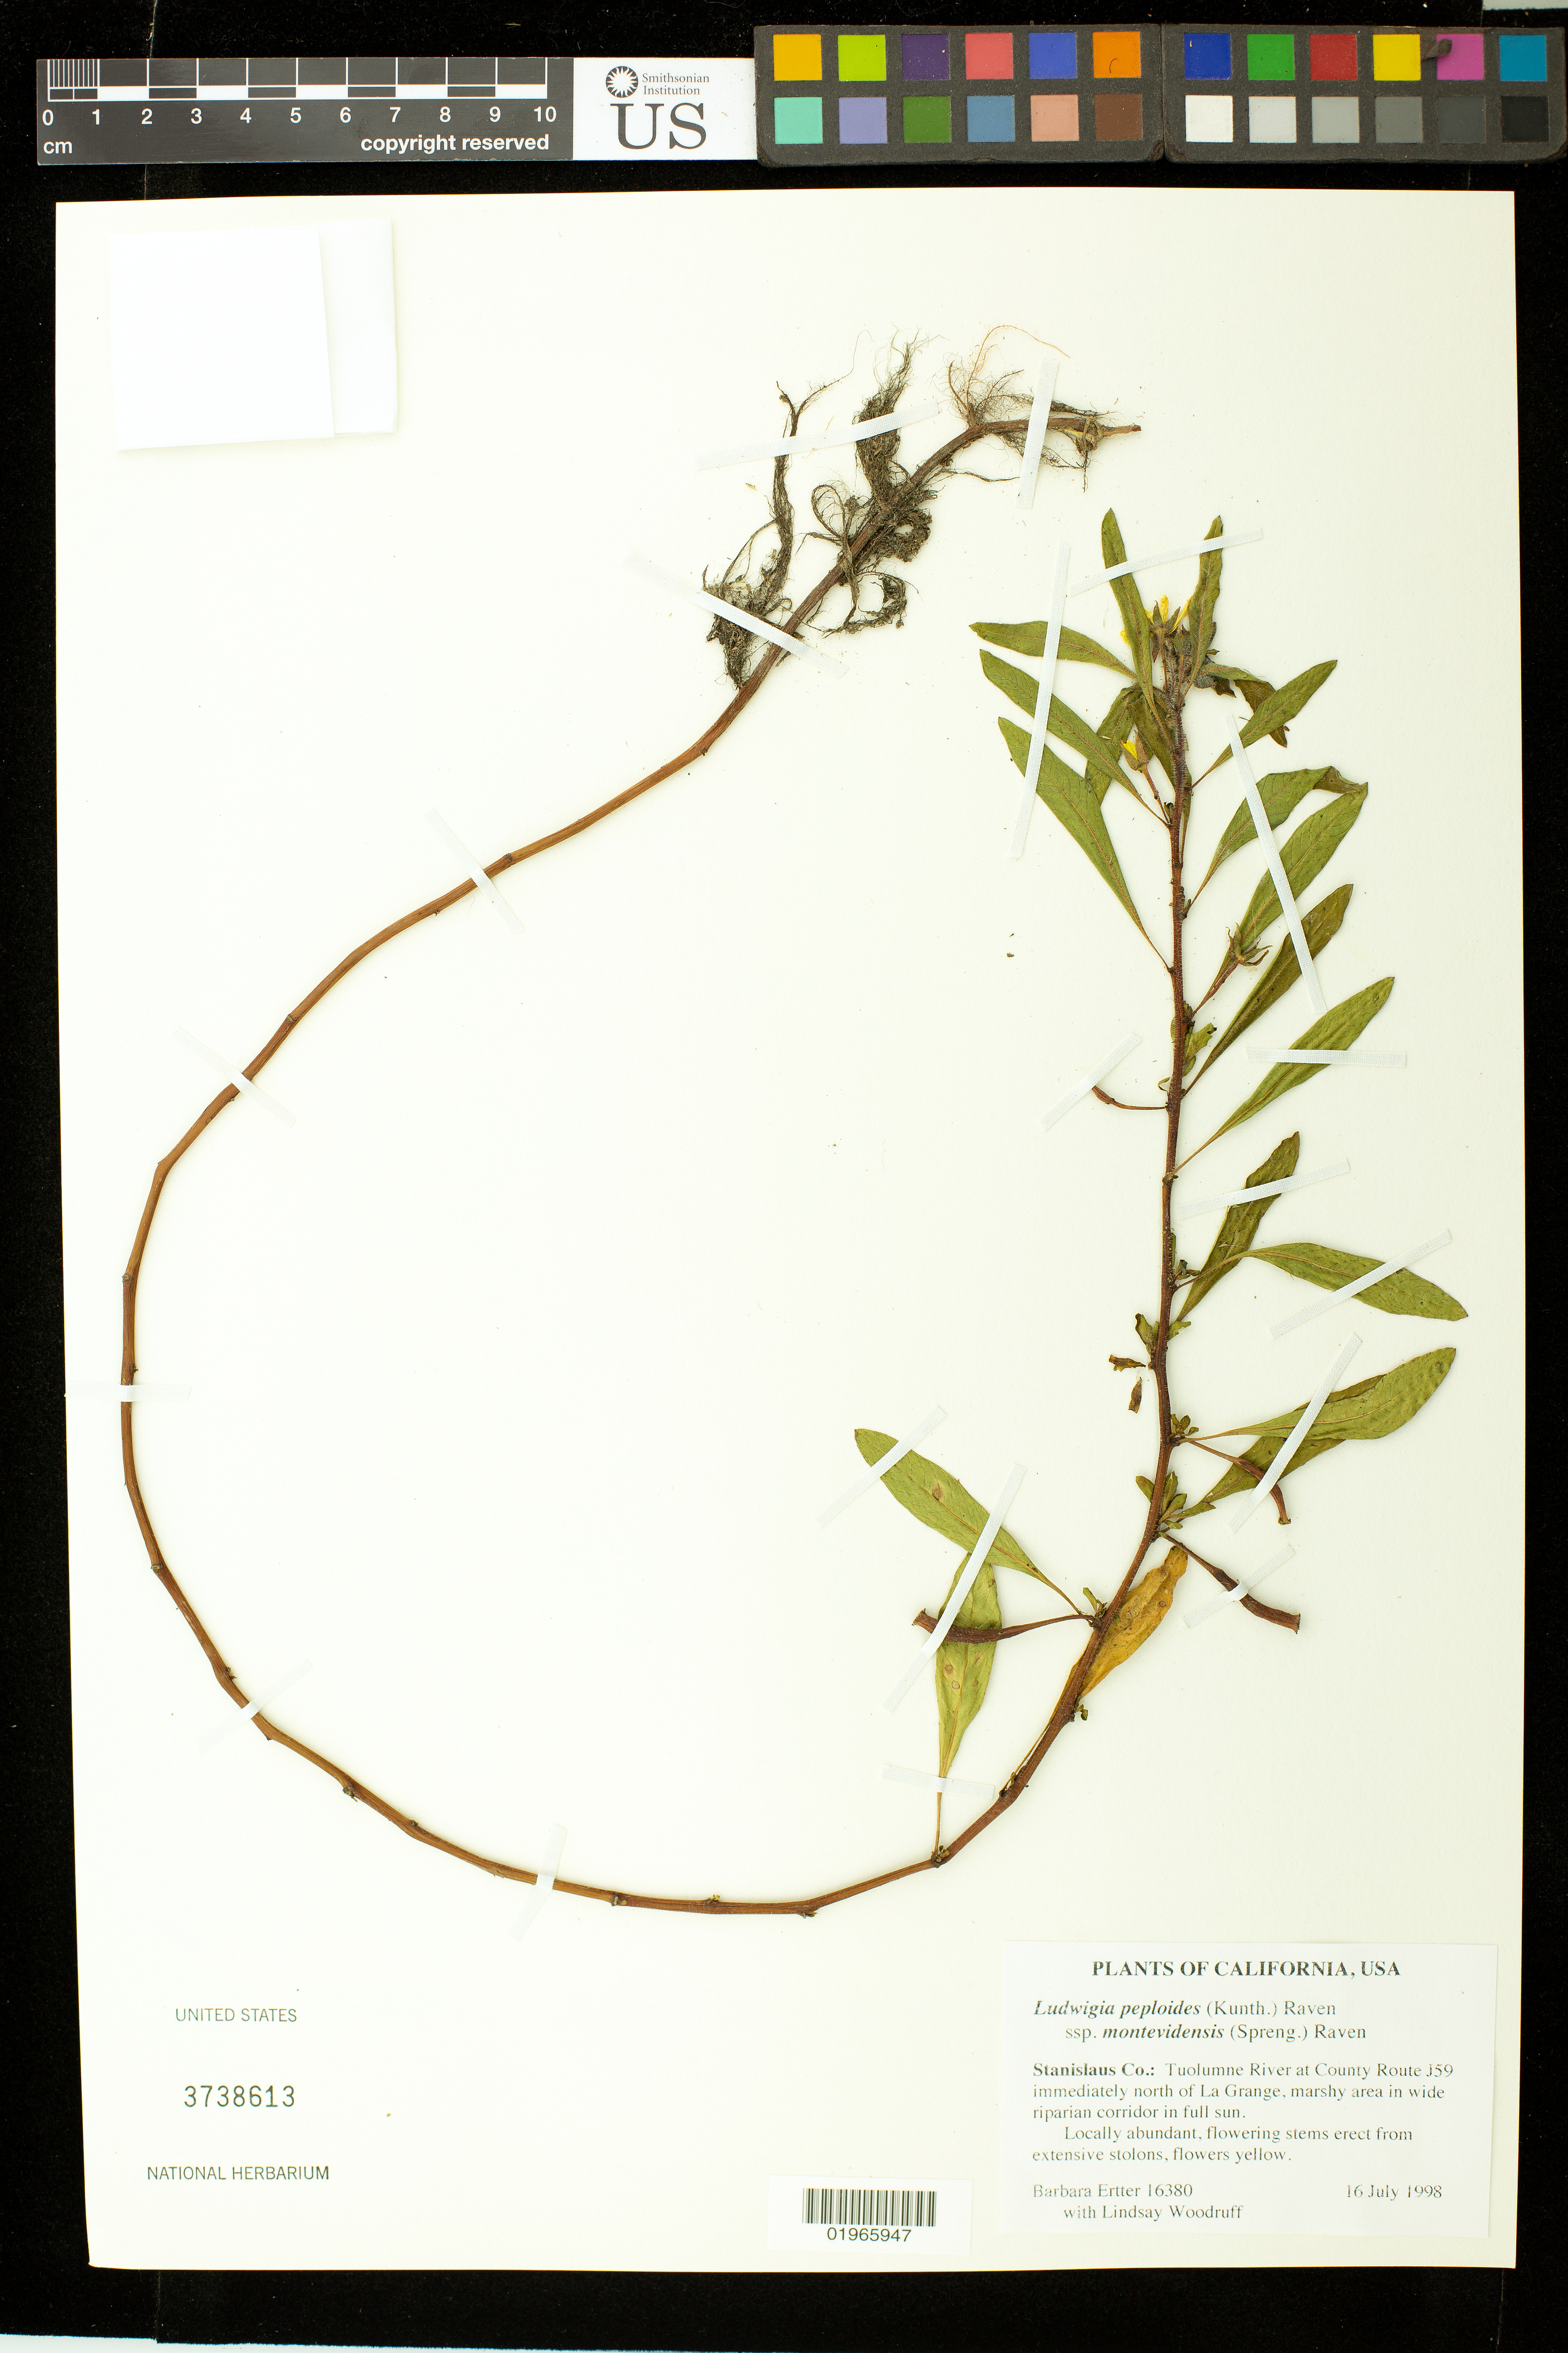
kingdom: Plantae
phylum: Tracheophyta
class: Magnoliopsida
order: Myrtales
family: Onagraceae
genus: Ludwigia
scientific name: Ludwigia peploides subsp. montevidensis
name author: (Spreng.) P.H. Raven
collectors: B. Ertter & L. Woodruff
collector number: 16380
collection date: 1998-07-16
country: United States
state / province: California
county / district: Stanislaus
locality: Tuolumne River at county Route J59, immediately north of LaGrange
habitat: Marshy area in wide riparian corridor in full sun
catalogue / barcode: US 3738613